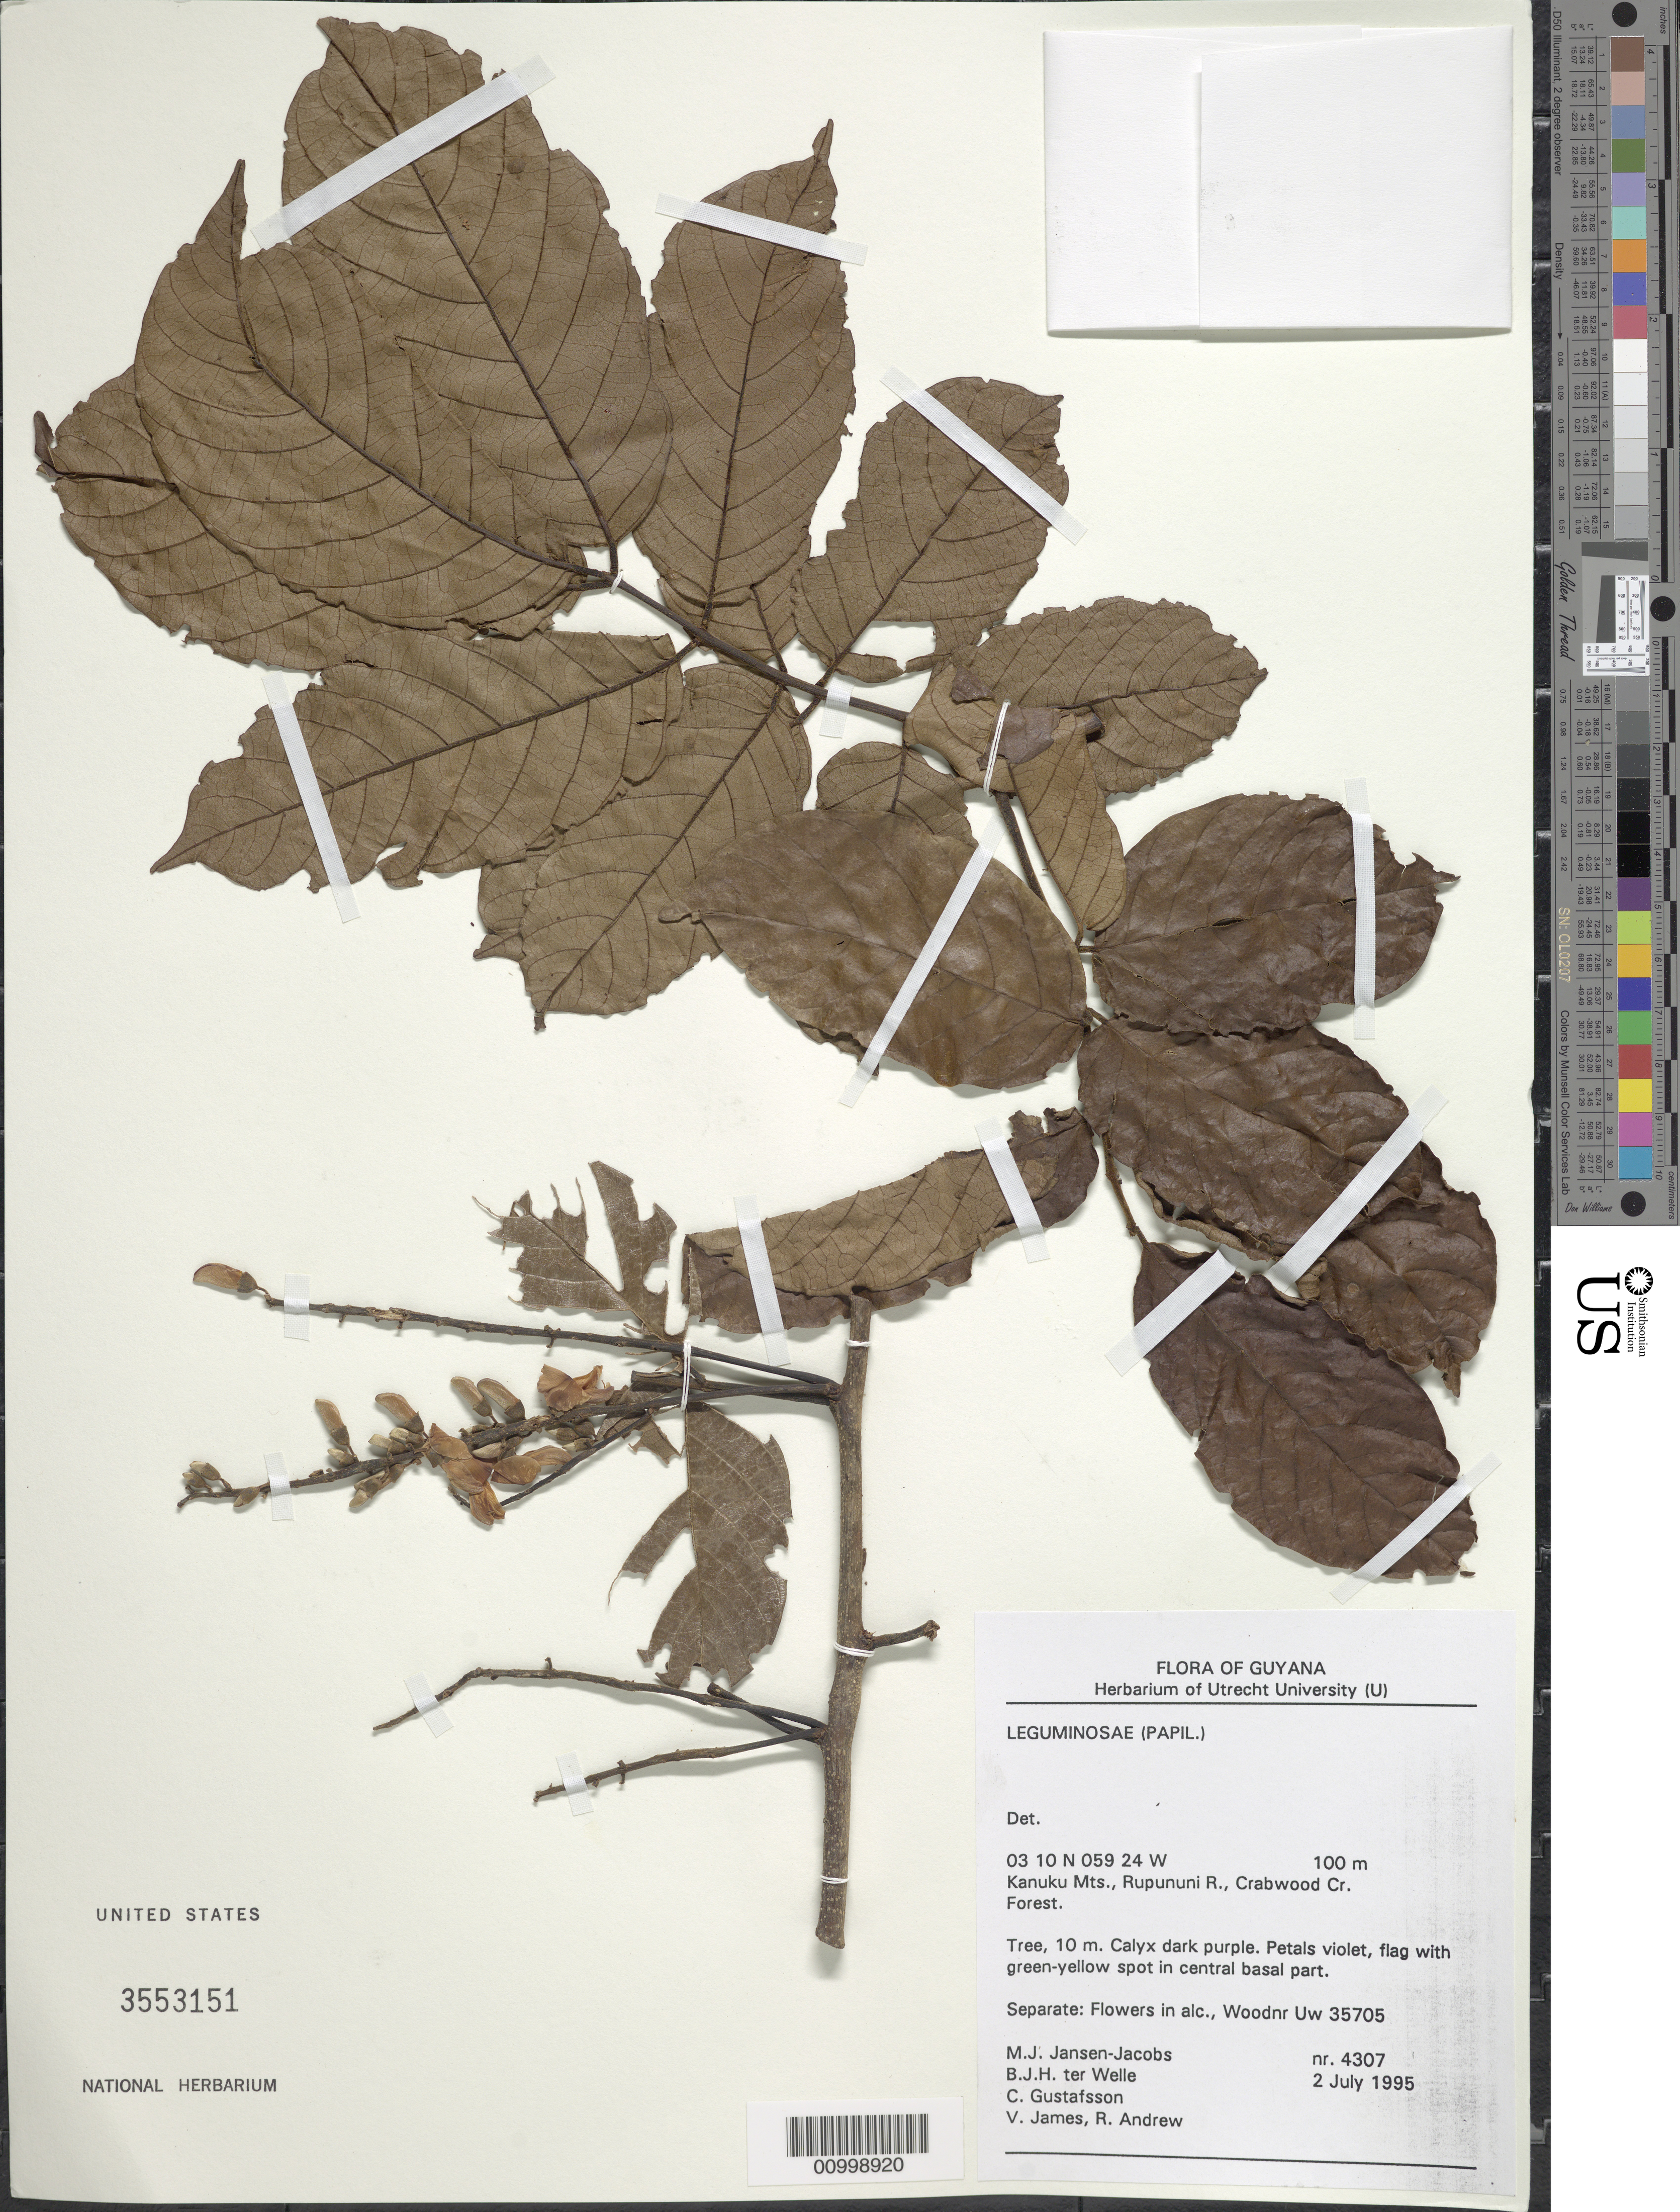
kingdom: Plantae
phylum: Tracheophyta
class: Magnoliopsida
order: Fabales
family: Fabaceae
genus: Lonchocarpus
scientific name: Lonchocarpus heptaphyllus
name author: (Poir.) DC.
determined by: Mansano, V. F.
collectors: M. J. Jansen-Jacobs, B. Welle, C. G. Gustafsson, V. James & R. Andrew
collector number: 4307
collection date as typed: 2-Jul-95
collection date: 1995-07-02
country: Guyana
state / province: U. Takutu-U. Essequibo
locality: Crabwood Creek, Rupununi River, Kanuku Mts.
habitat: Forest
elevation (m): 100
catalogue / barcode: US 3553151